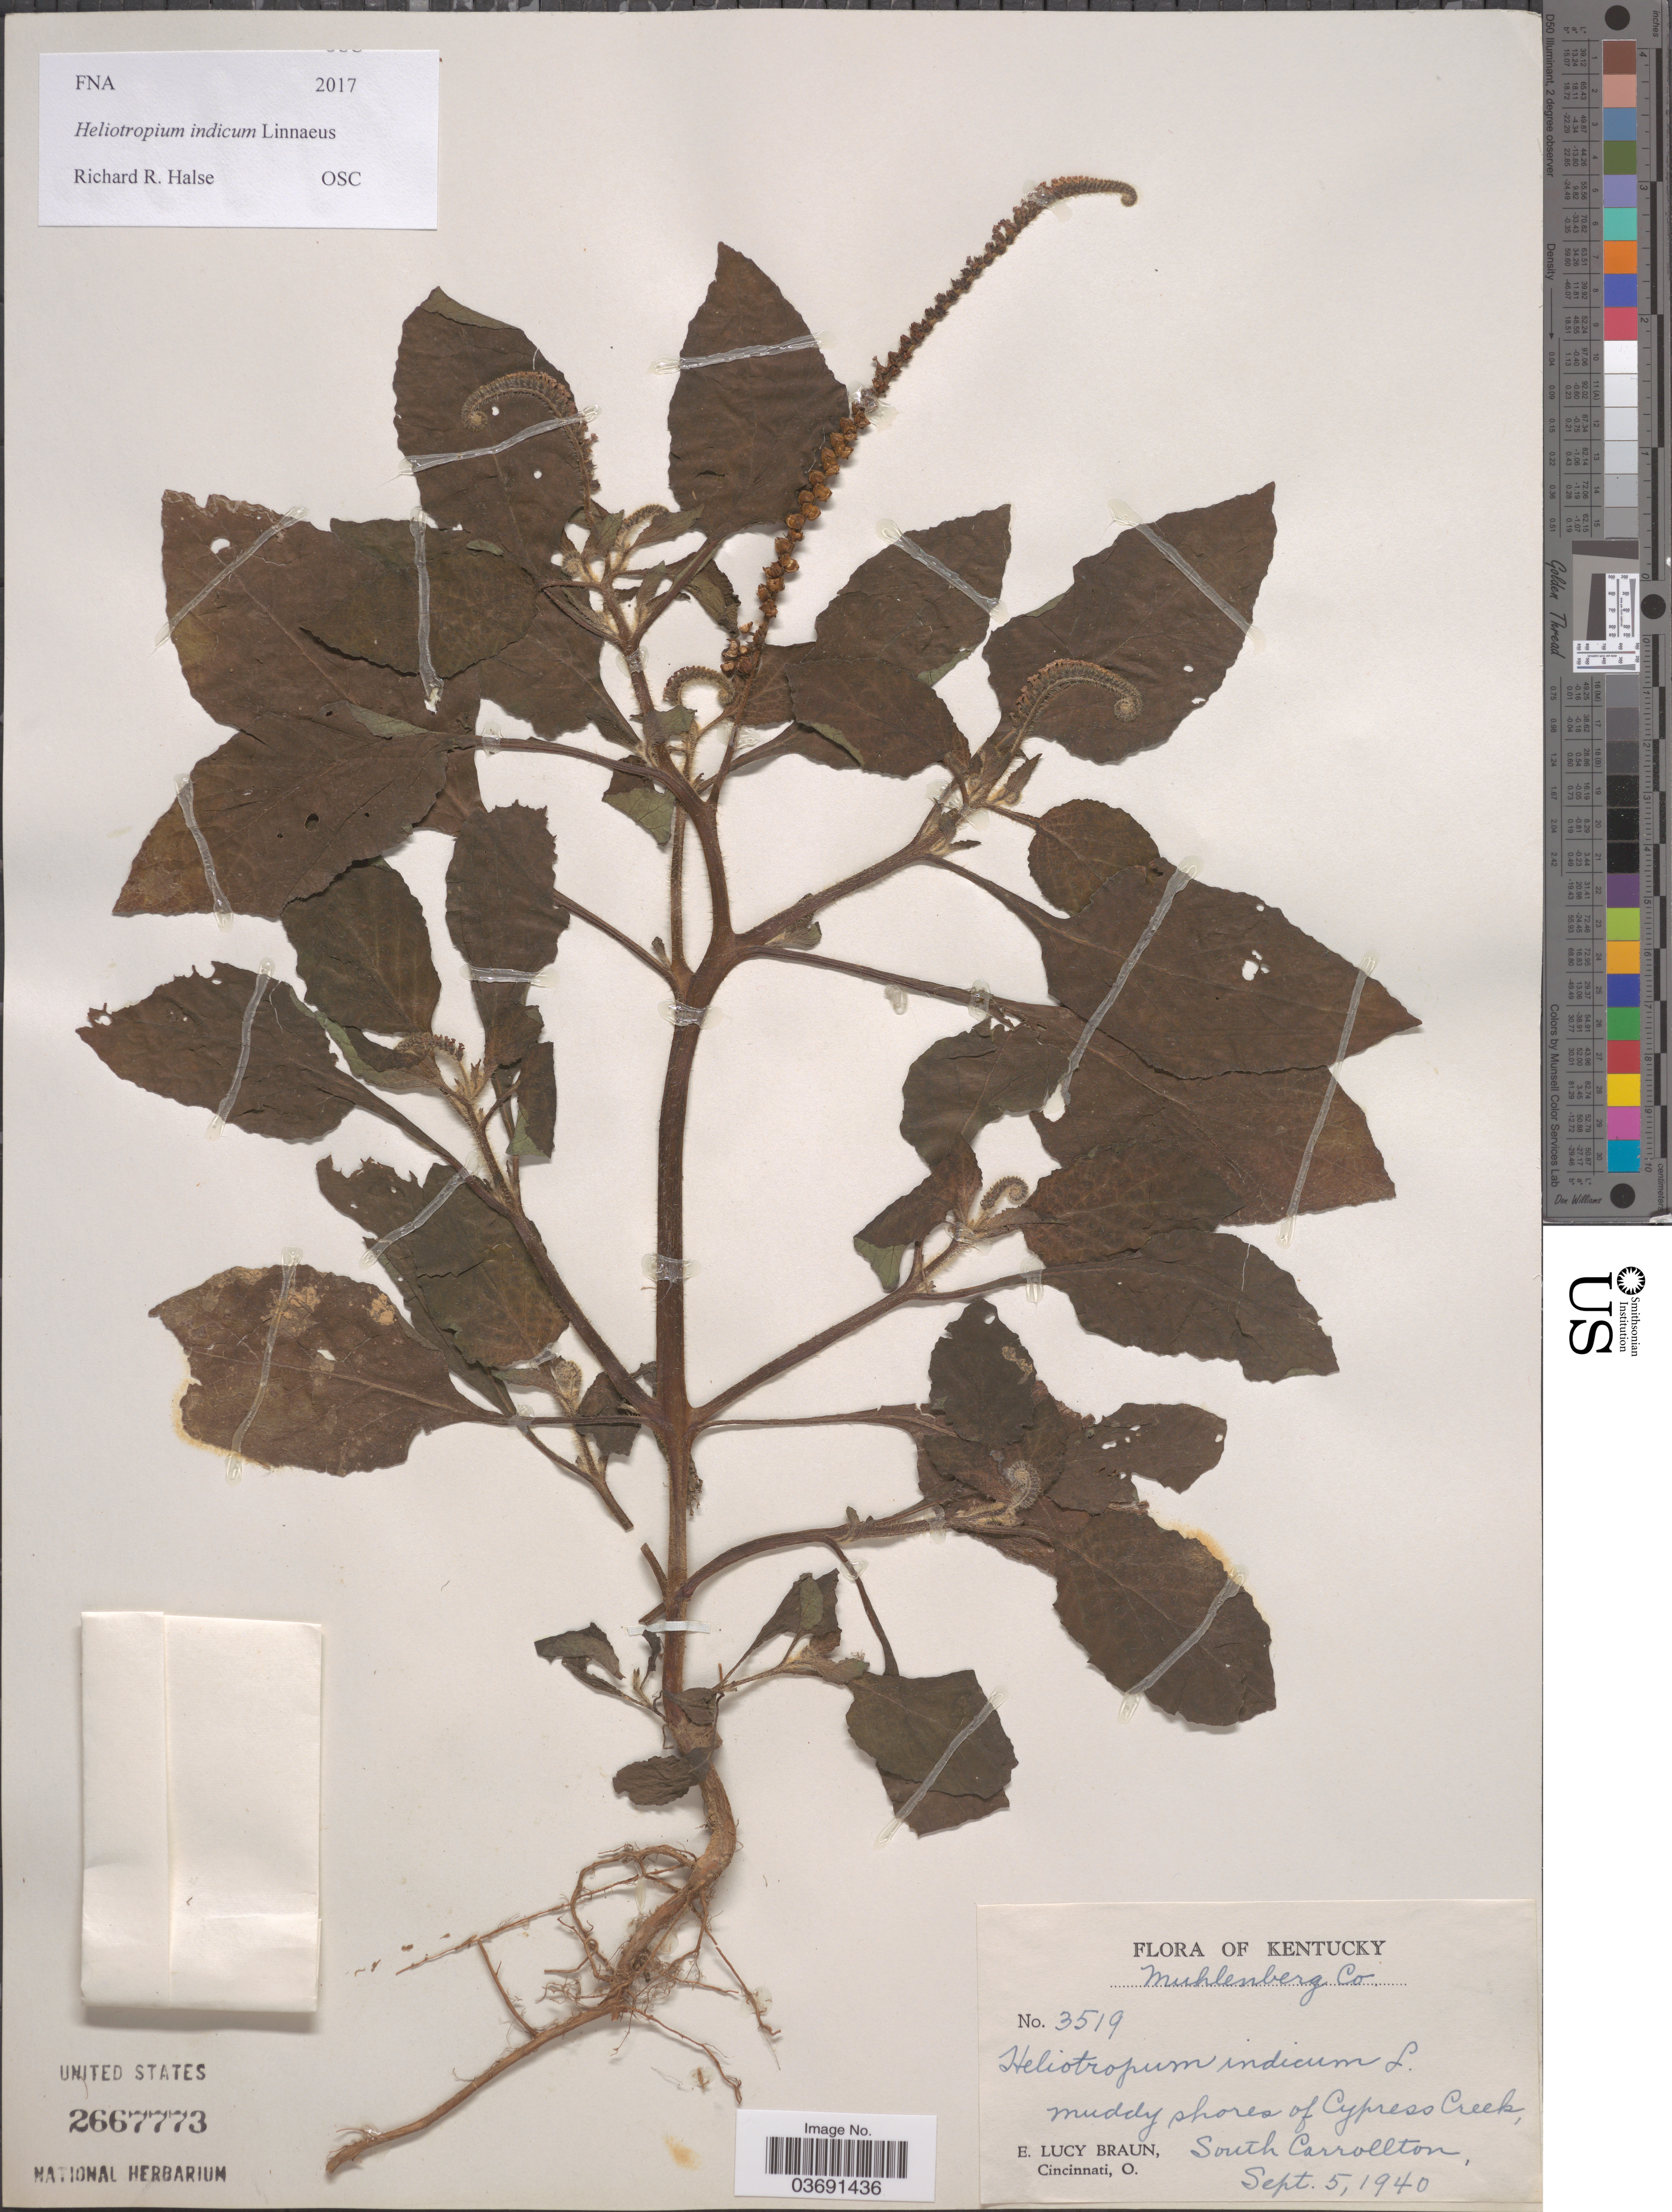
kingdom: Plantae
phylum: Tracheophyta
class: Magnoliopsida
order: Boraginales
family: Heliotropiaceae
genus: Heliotropium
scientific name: Heliotropium indicum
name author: L.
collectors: E. L. Braun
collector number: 3519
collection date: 1940-09-05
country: United States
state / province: Kentucky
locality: Muhlenberg Co. Muddy shores of Cypress Creek, South Carrollton.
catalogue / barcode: US 2667773